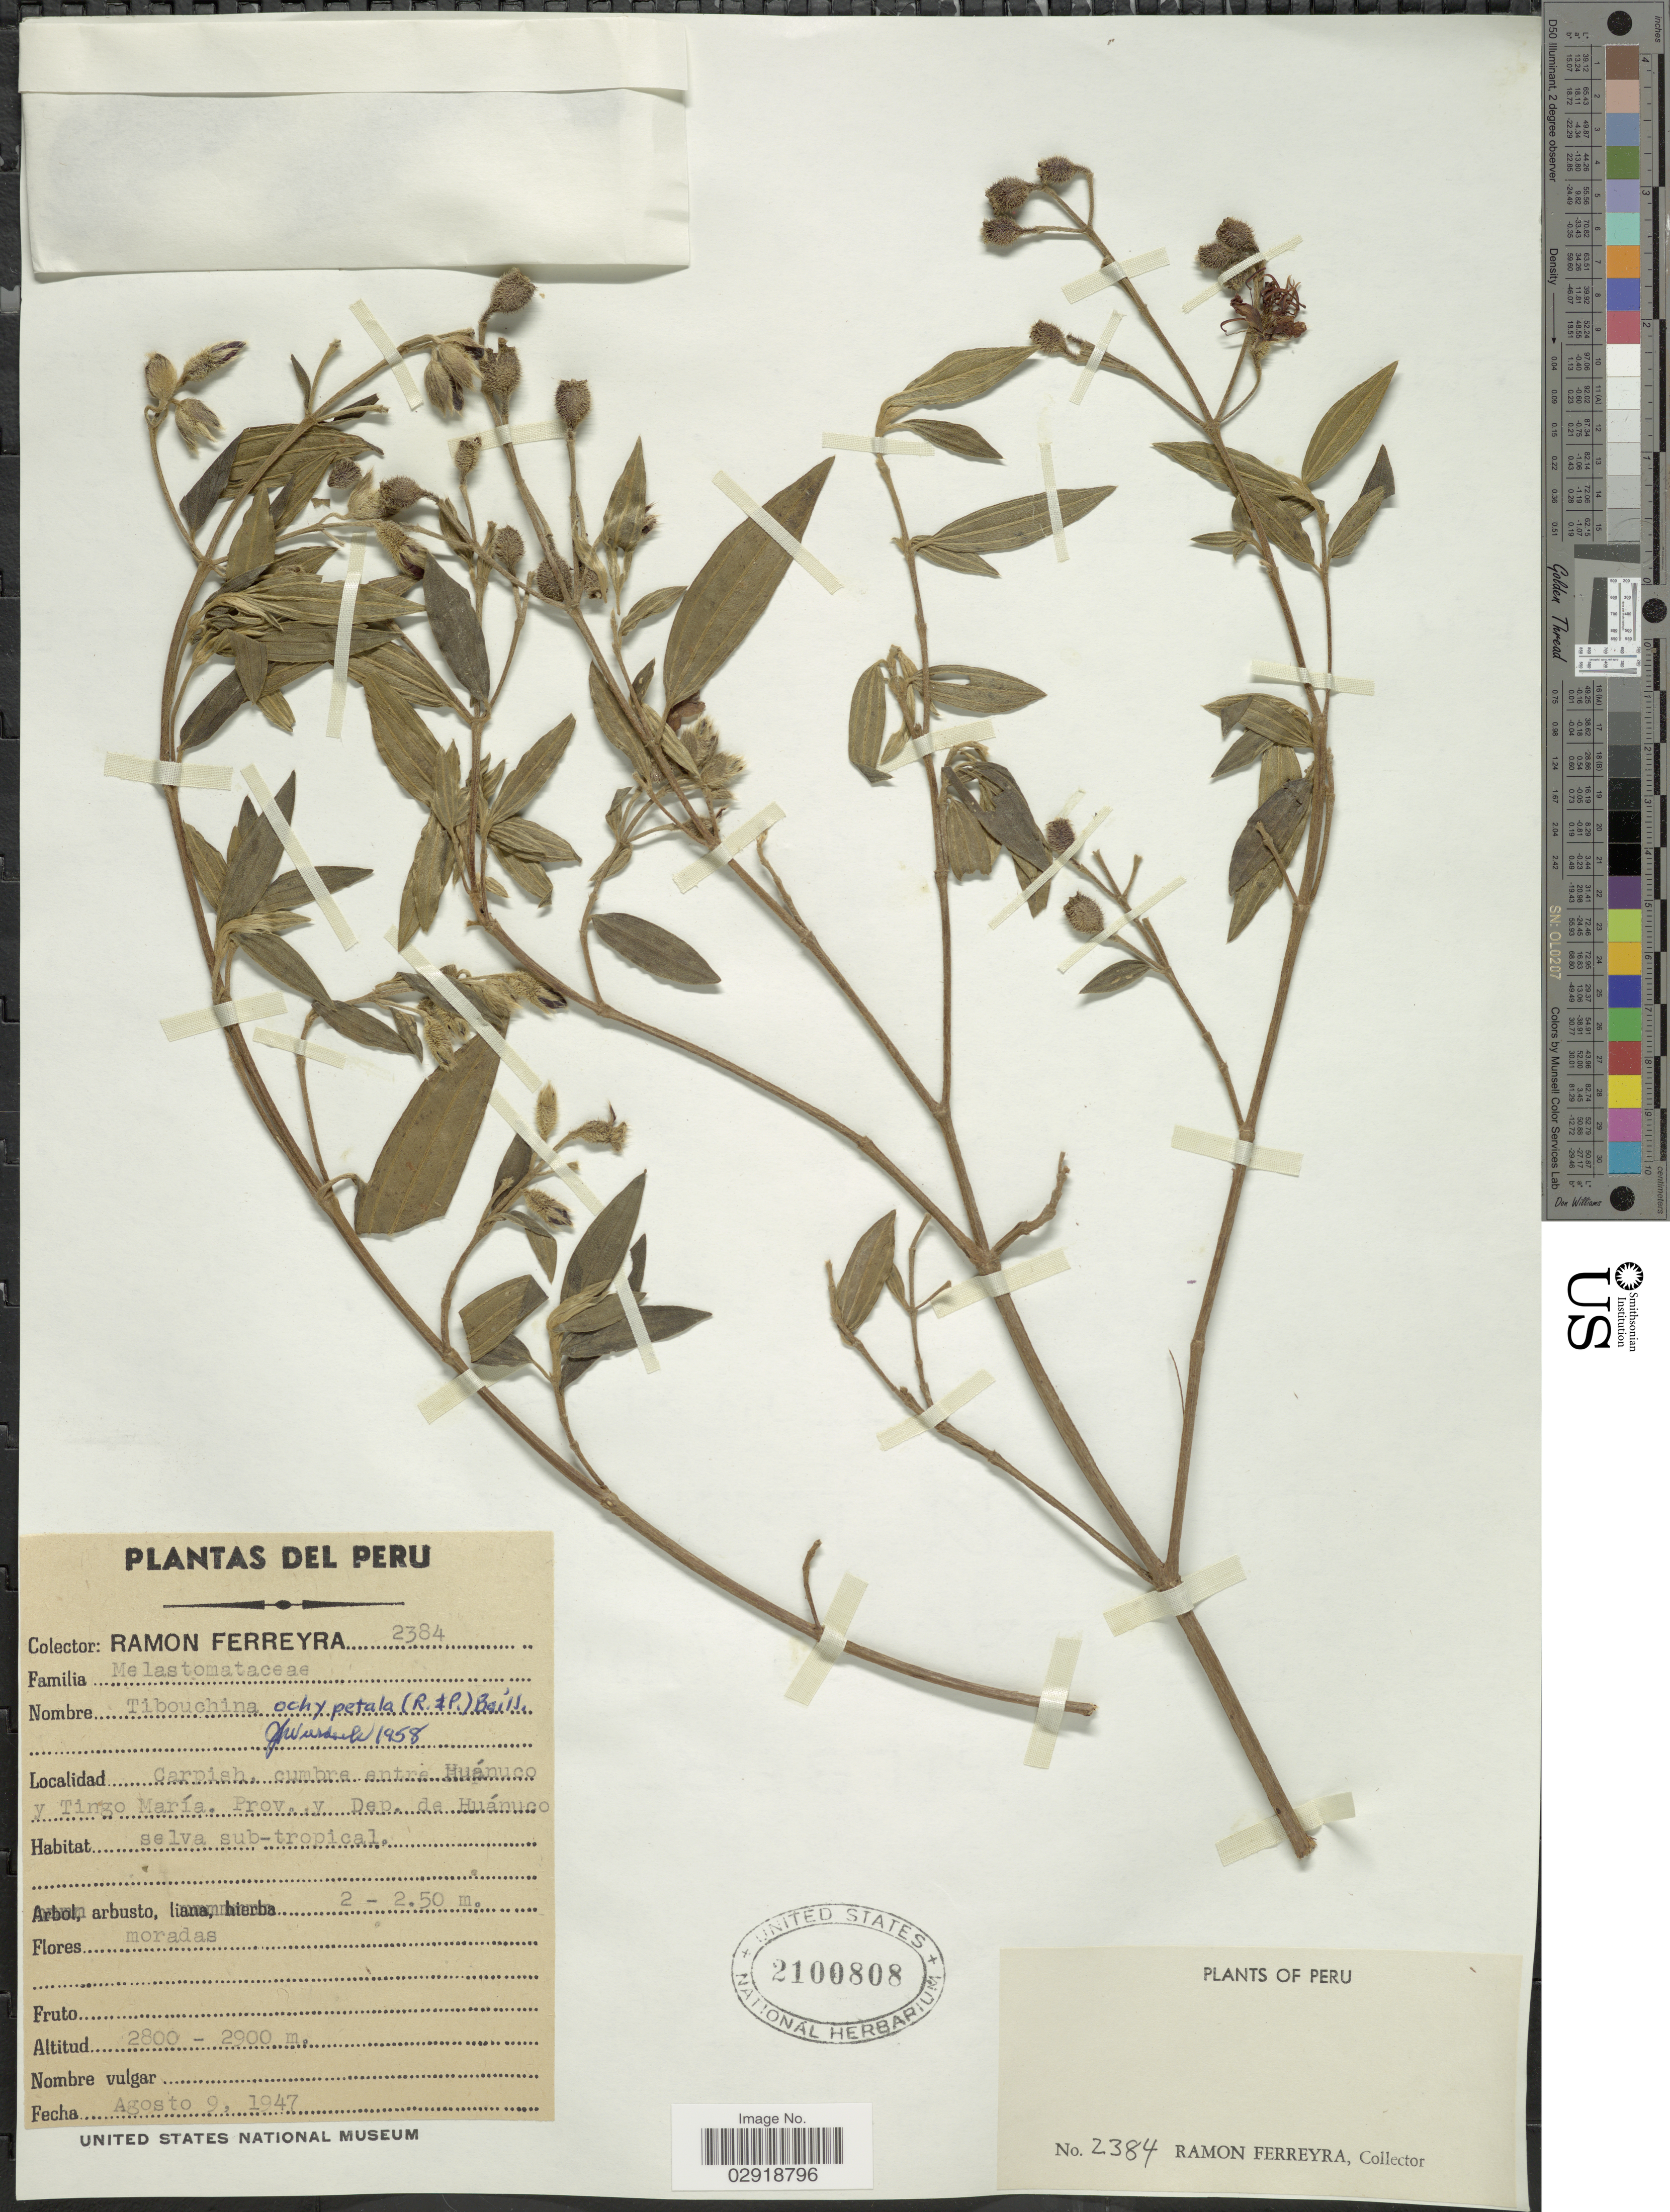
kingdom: Plantae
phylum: Tracheophyta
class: Magnoliopsida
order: Myrtales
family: Melastomataceae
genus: Pleroma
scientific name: Pleroma ochypetalum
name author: (Ruiz & Pav.) D. Don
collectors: R. A. Ferreyra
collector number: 2384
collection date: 1947-08-09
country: Peru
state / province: Huánuco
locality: Carpish, cumbra entre Huánuco y Tingo María. Prov. y Dep. de Huánuco.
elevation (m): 2800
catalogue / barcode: US 2100808